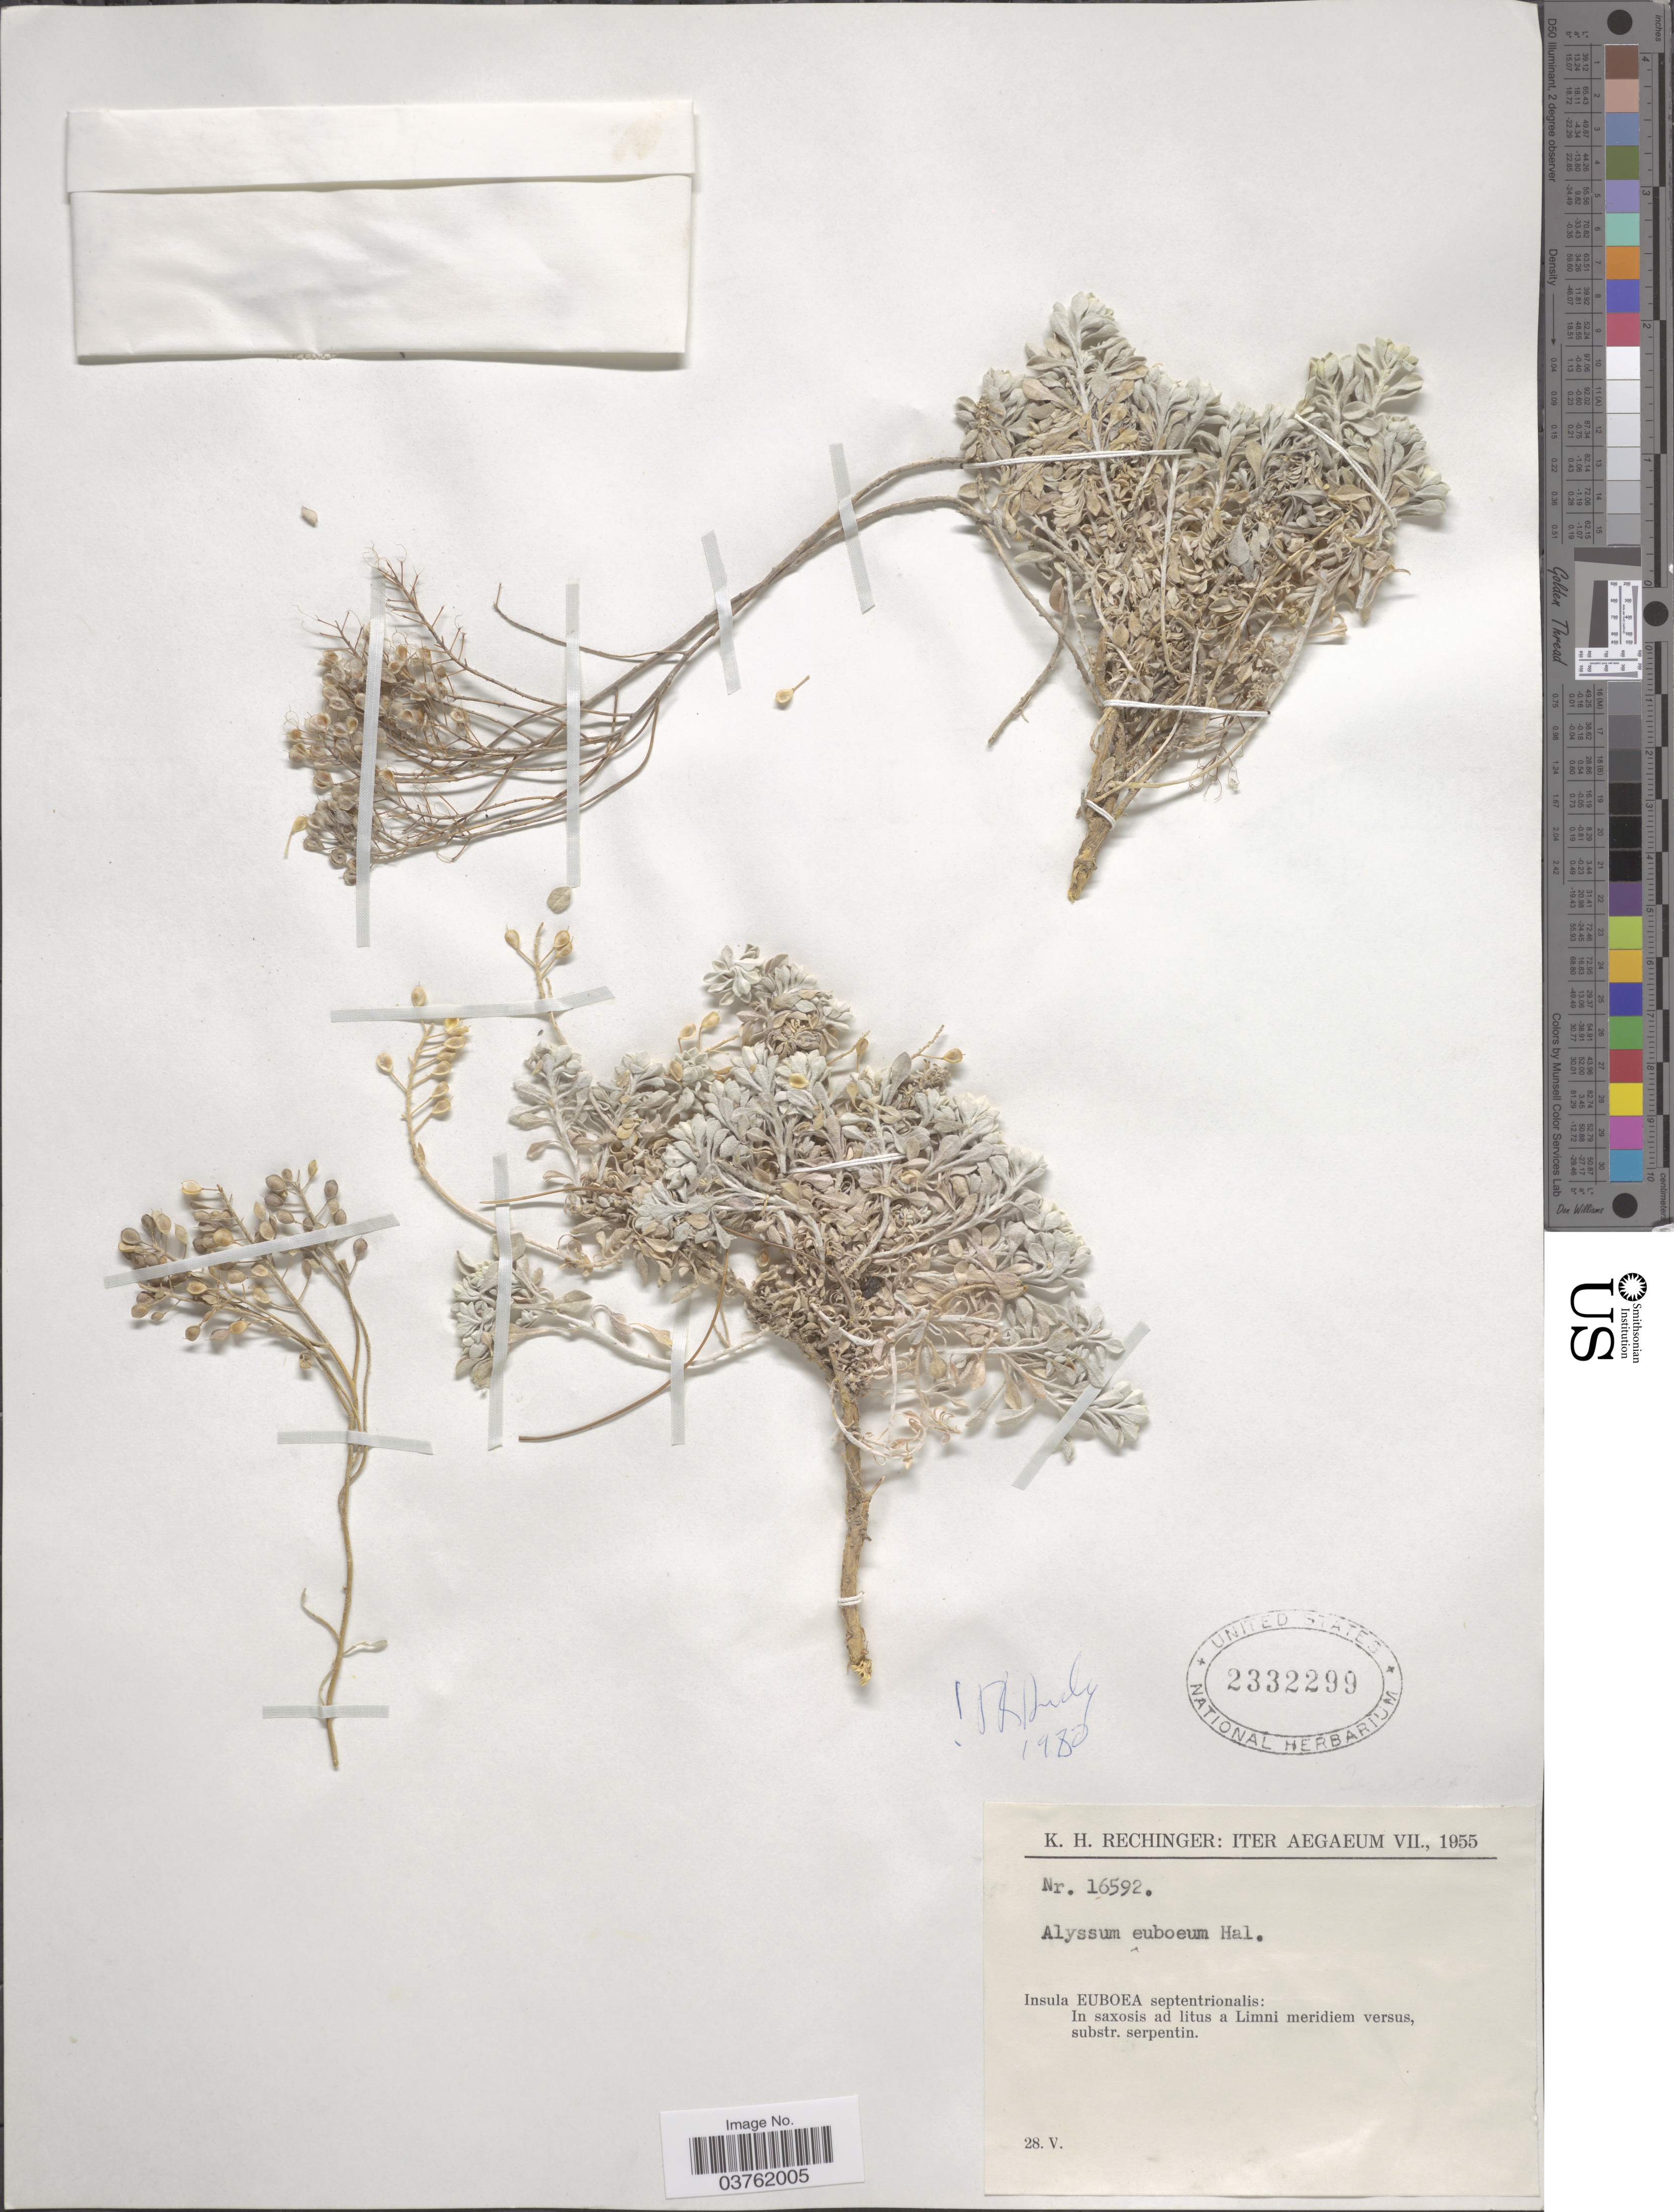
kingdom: Plantae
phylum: Tracheophyta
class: Magnoliopsida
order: Brassicales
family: Brassicaceae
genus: Alyssum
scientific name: Alyssum euboeum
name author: Halácsy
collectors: K. H. Rechinger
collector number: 16592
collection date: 1955-05-28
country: Greece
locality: Iter Aegaeum. Insula Euboea septentrionalis: In saxosis ad litus a Limni meridiem versus.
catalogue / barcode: US 2332299